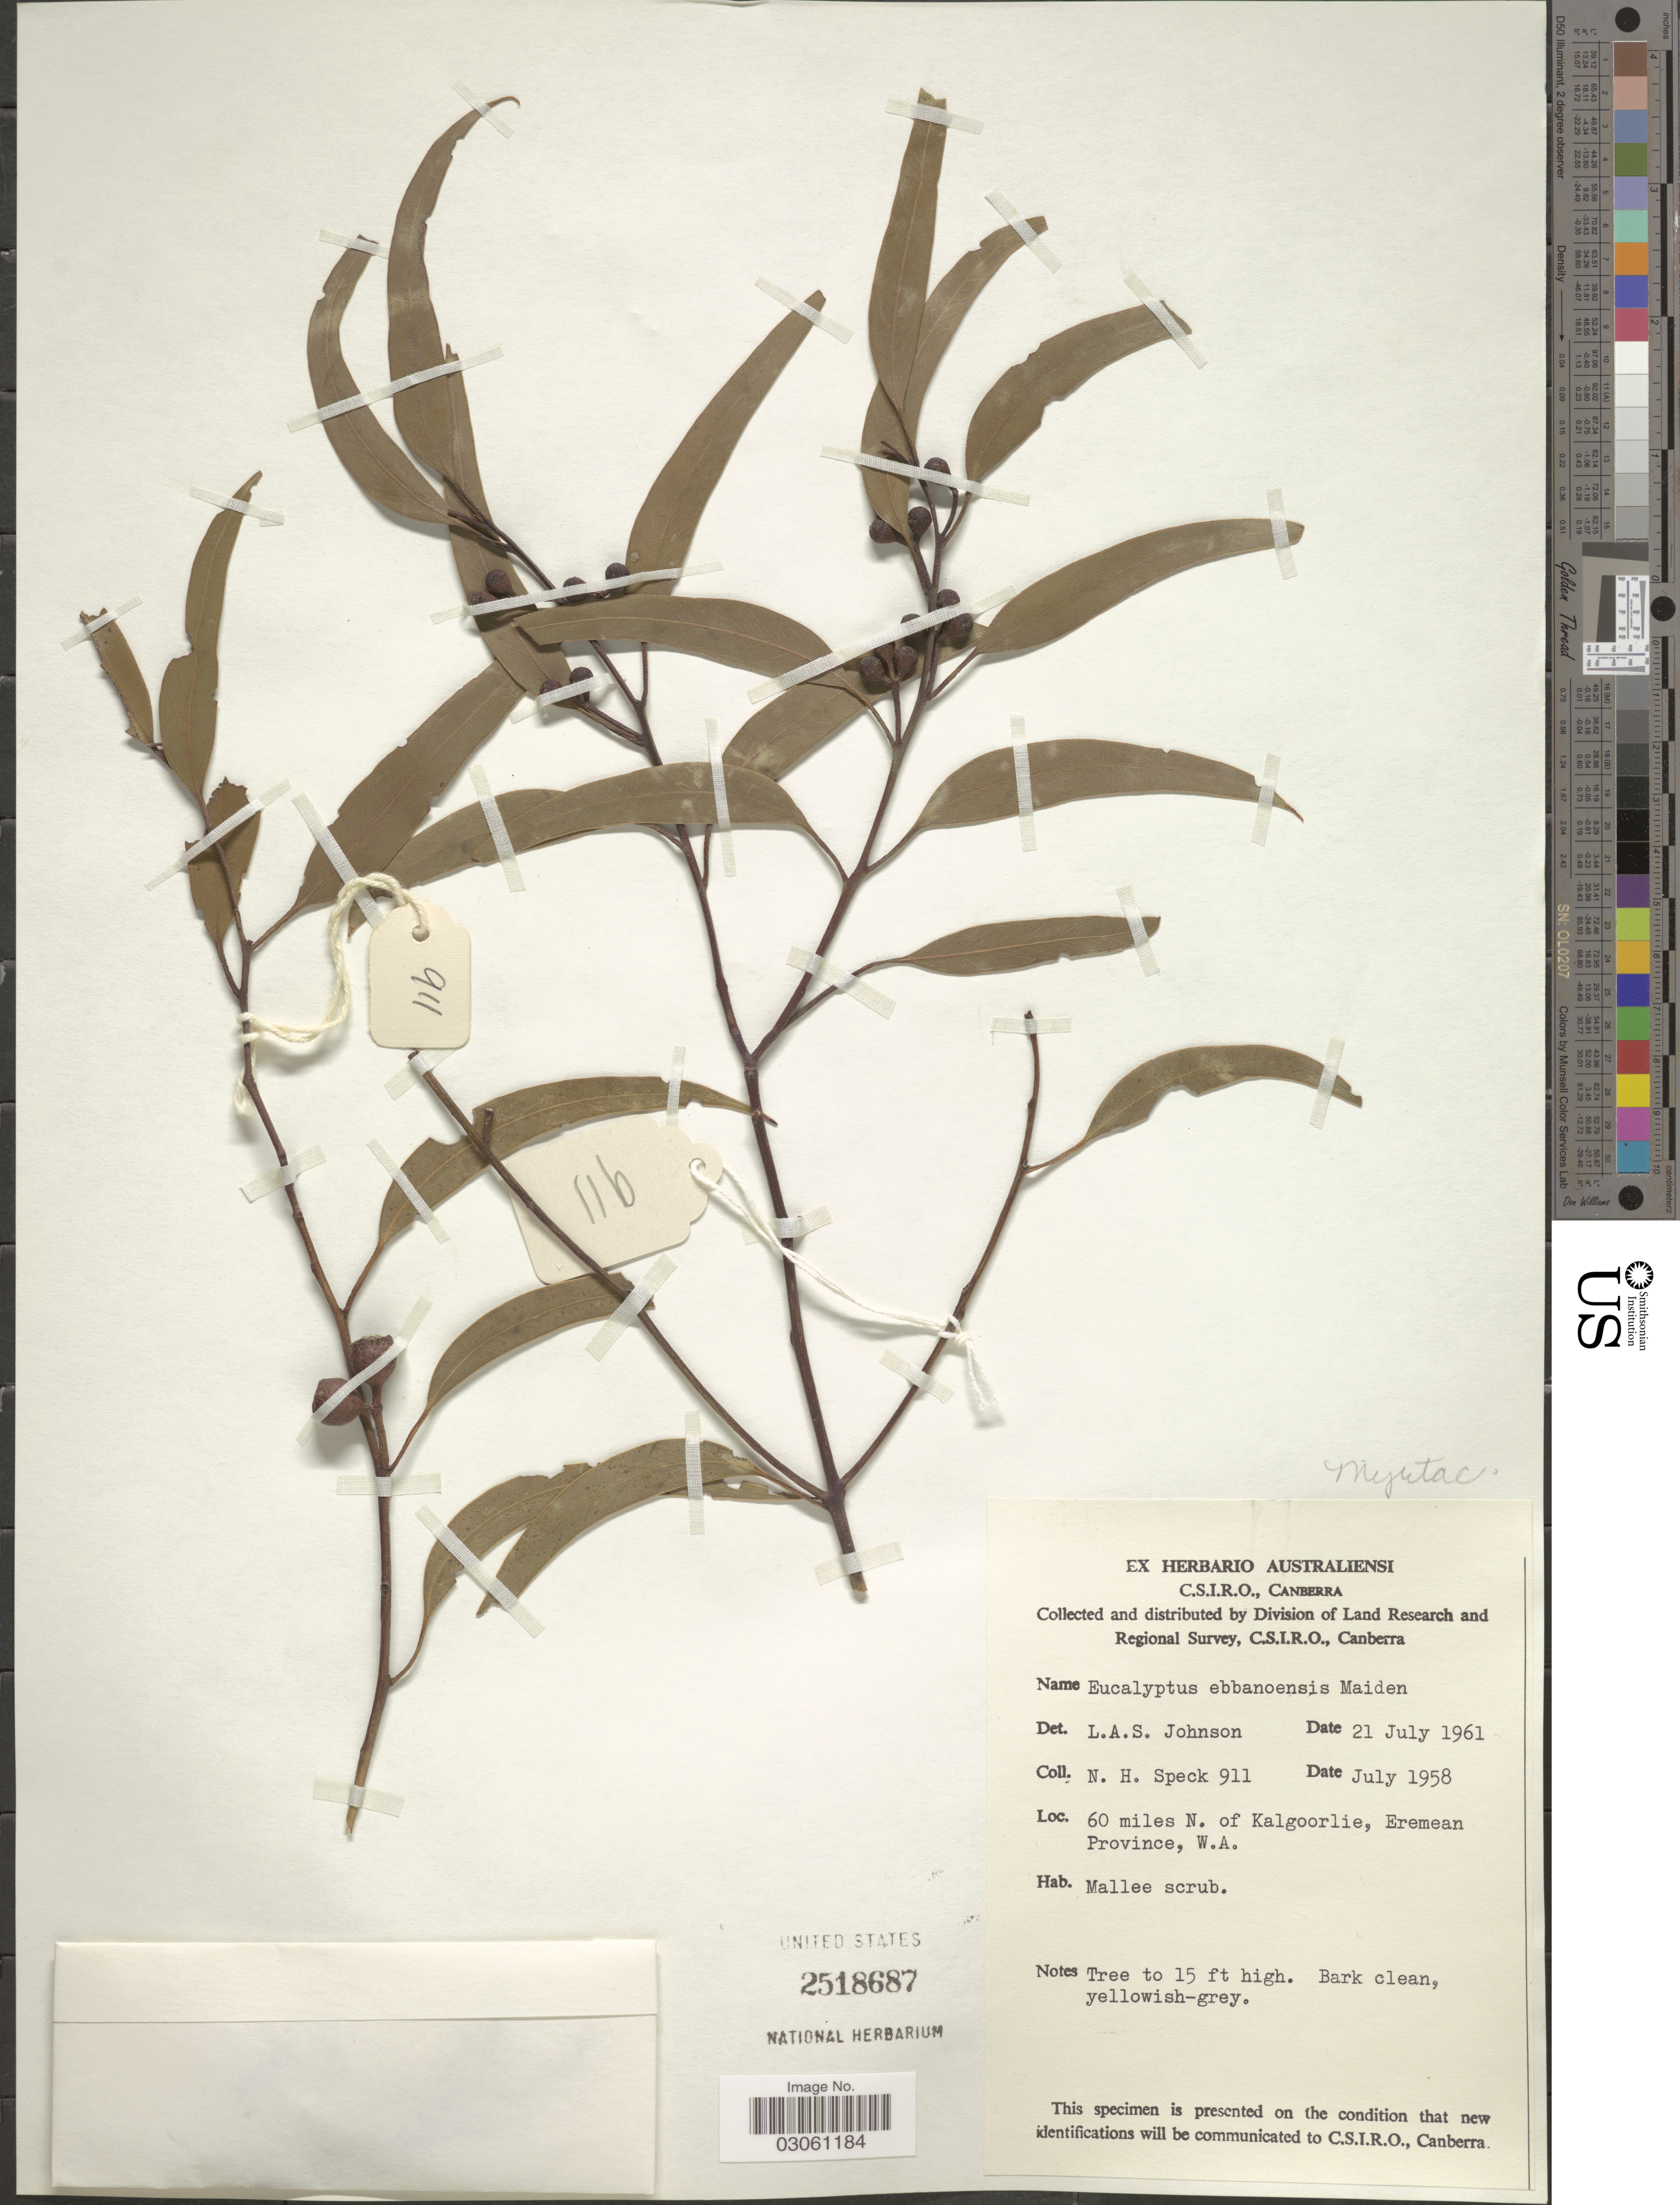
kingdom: Plantae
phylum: Tracheophyta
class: Magnoliopsida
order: Myrtales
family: Myrtaceae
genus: Eucalyptus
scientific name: Eucalyptus ebbanoensis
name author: Maiden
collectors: N. Speck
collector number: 911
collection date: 1958-07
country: Australia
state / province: Western Australia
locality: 60 miles N. of Kalgoorlie, Eremean Province, W.A.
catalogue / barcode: US 2518687